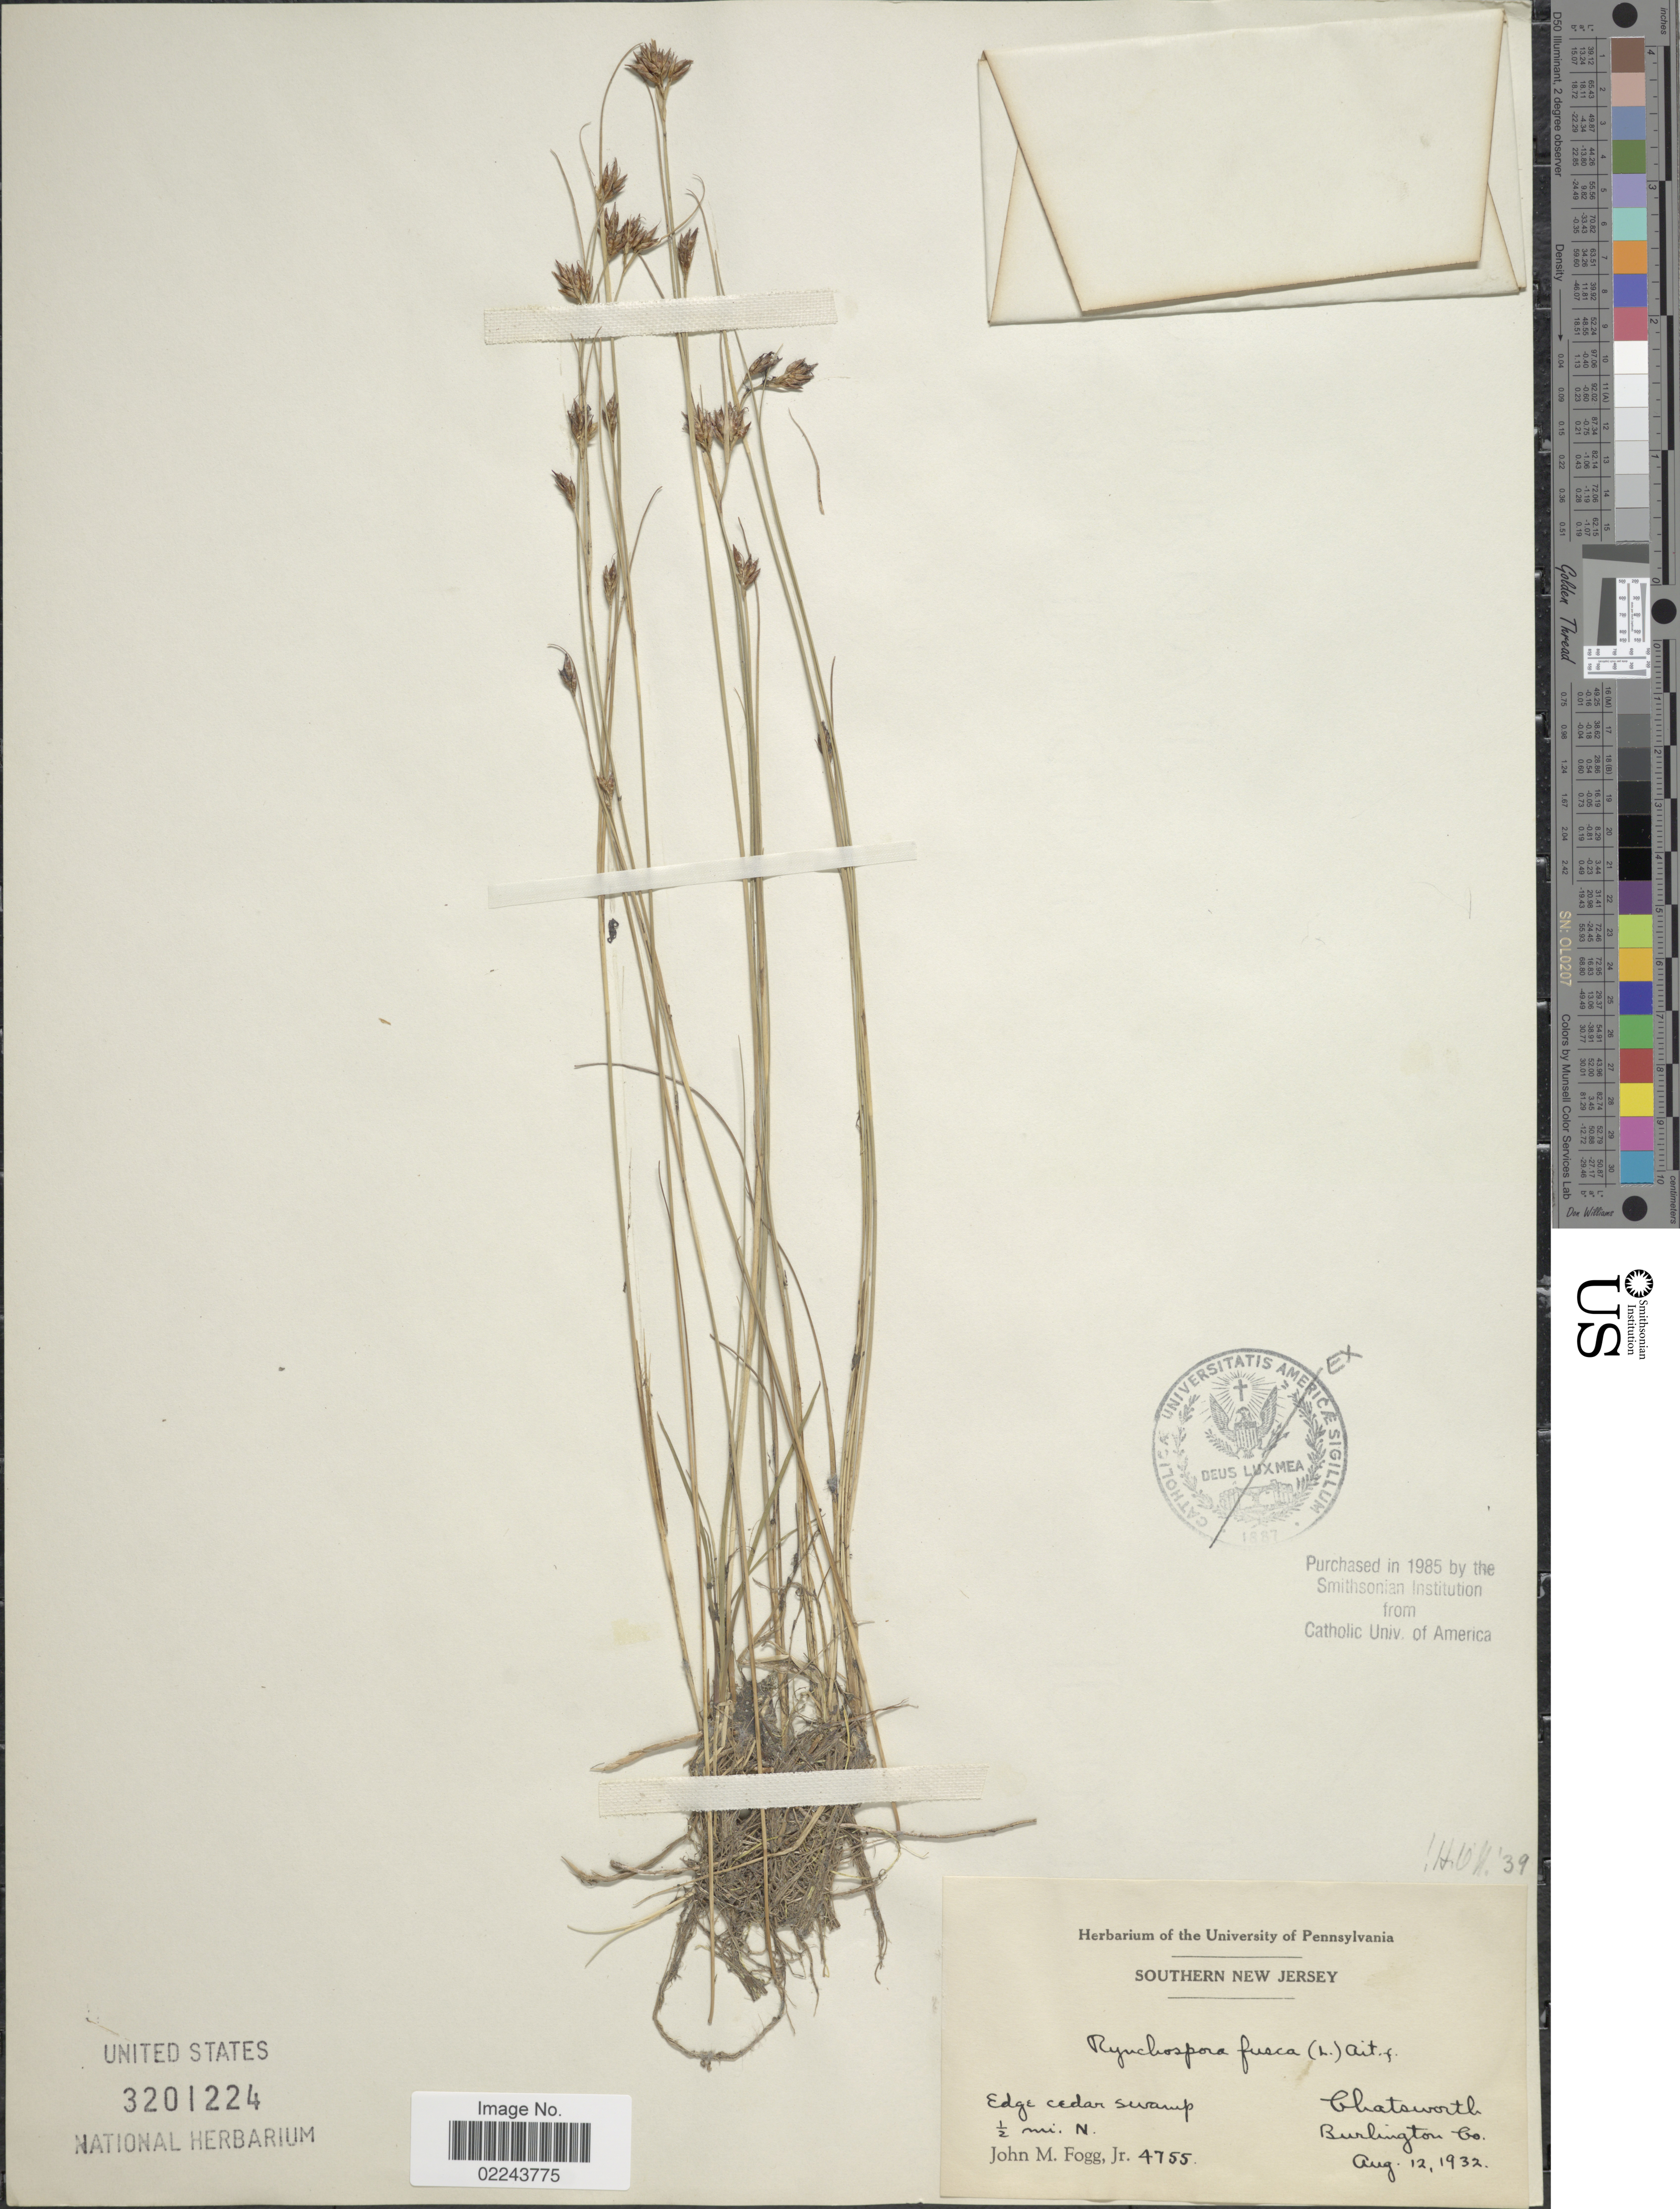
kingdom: Plantae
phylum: Tracheophyta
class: Liliopsida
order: Poales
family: Cyperaceae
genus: Rhynchospora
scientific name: Rhynchospora fusca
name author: (L.) W.T. Aiton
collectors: J. Fogg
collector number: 4755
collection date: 1932-08-12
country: United States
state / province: New Jersey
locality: Southern New Jersey, Ghatsworth, ½ mi N Burlington Co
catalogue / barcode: US 3201224